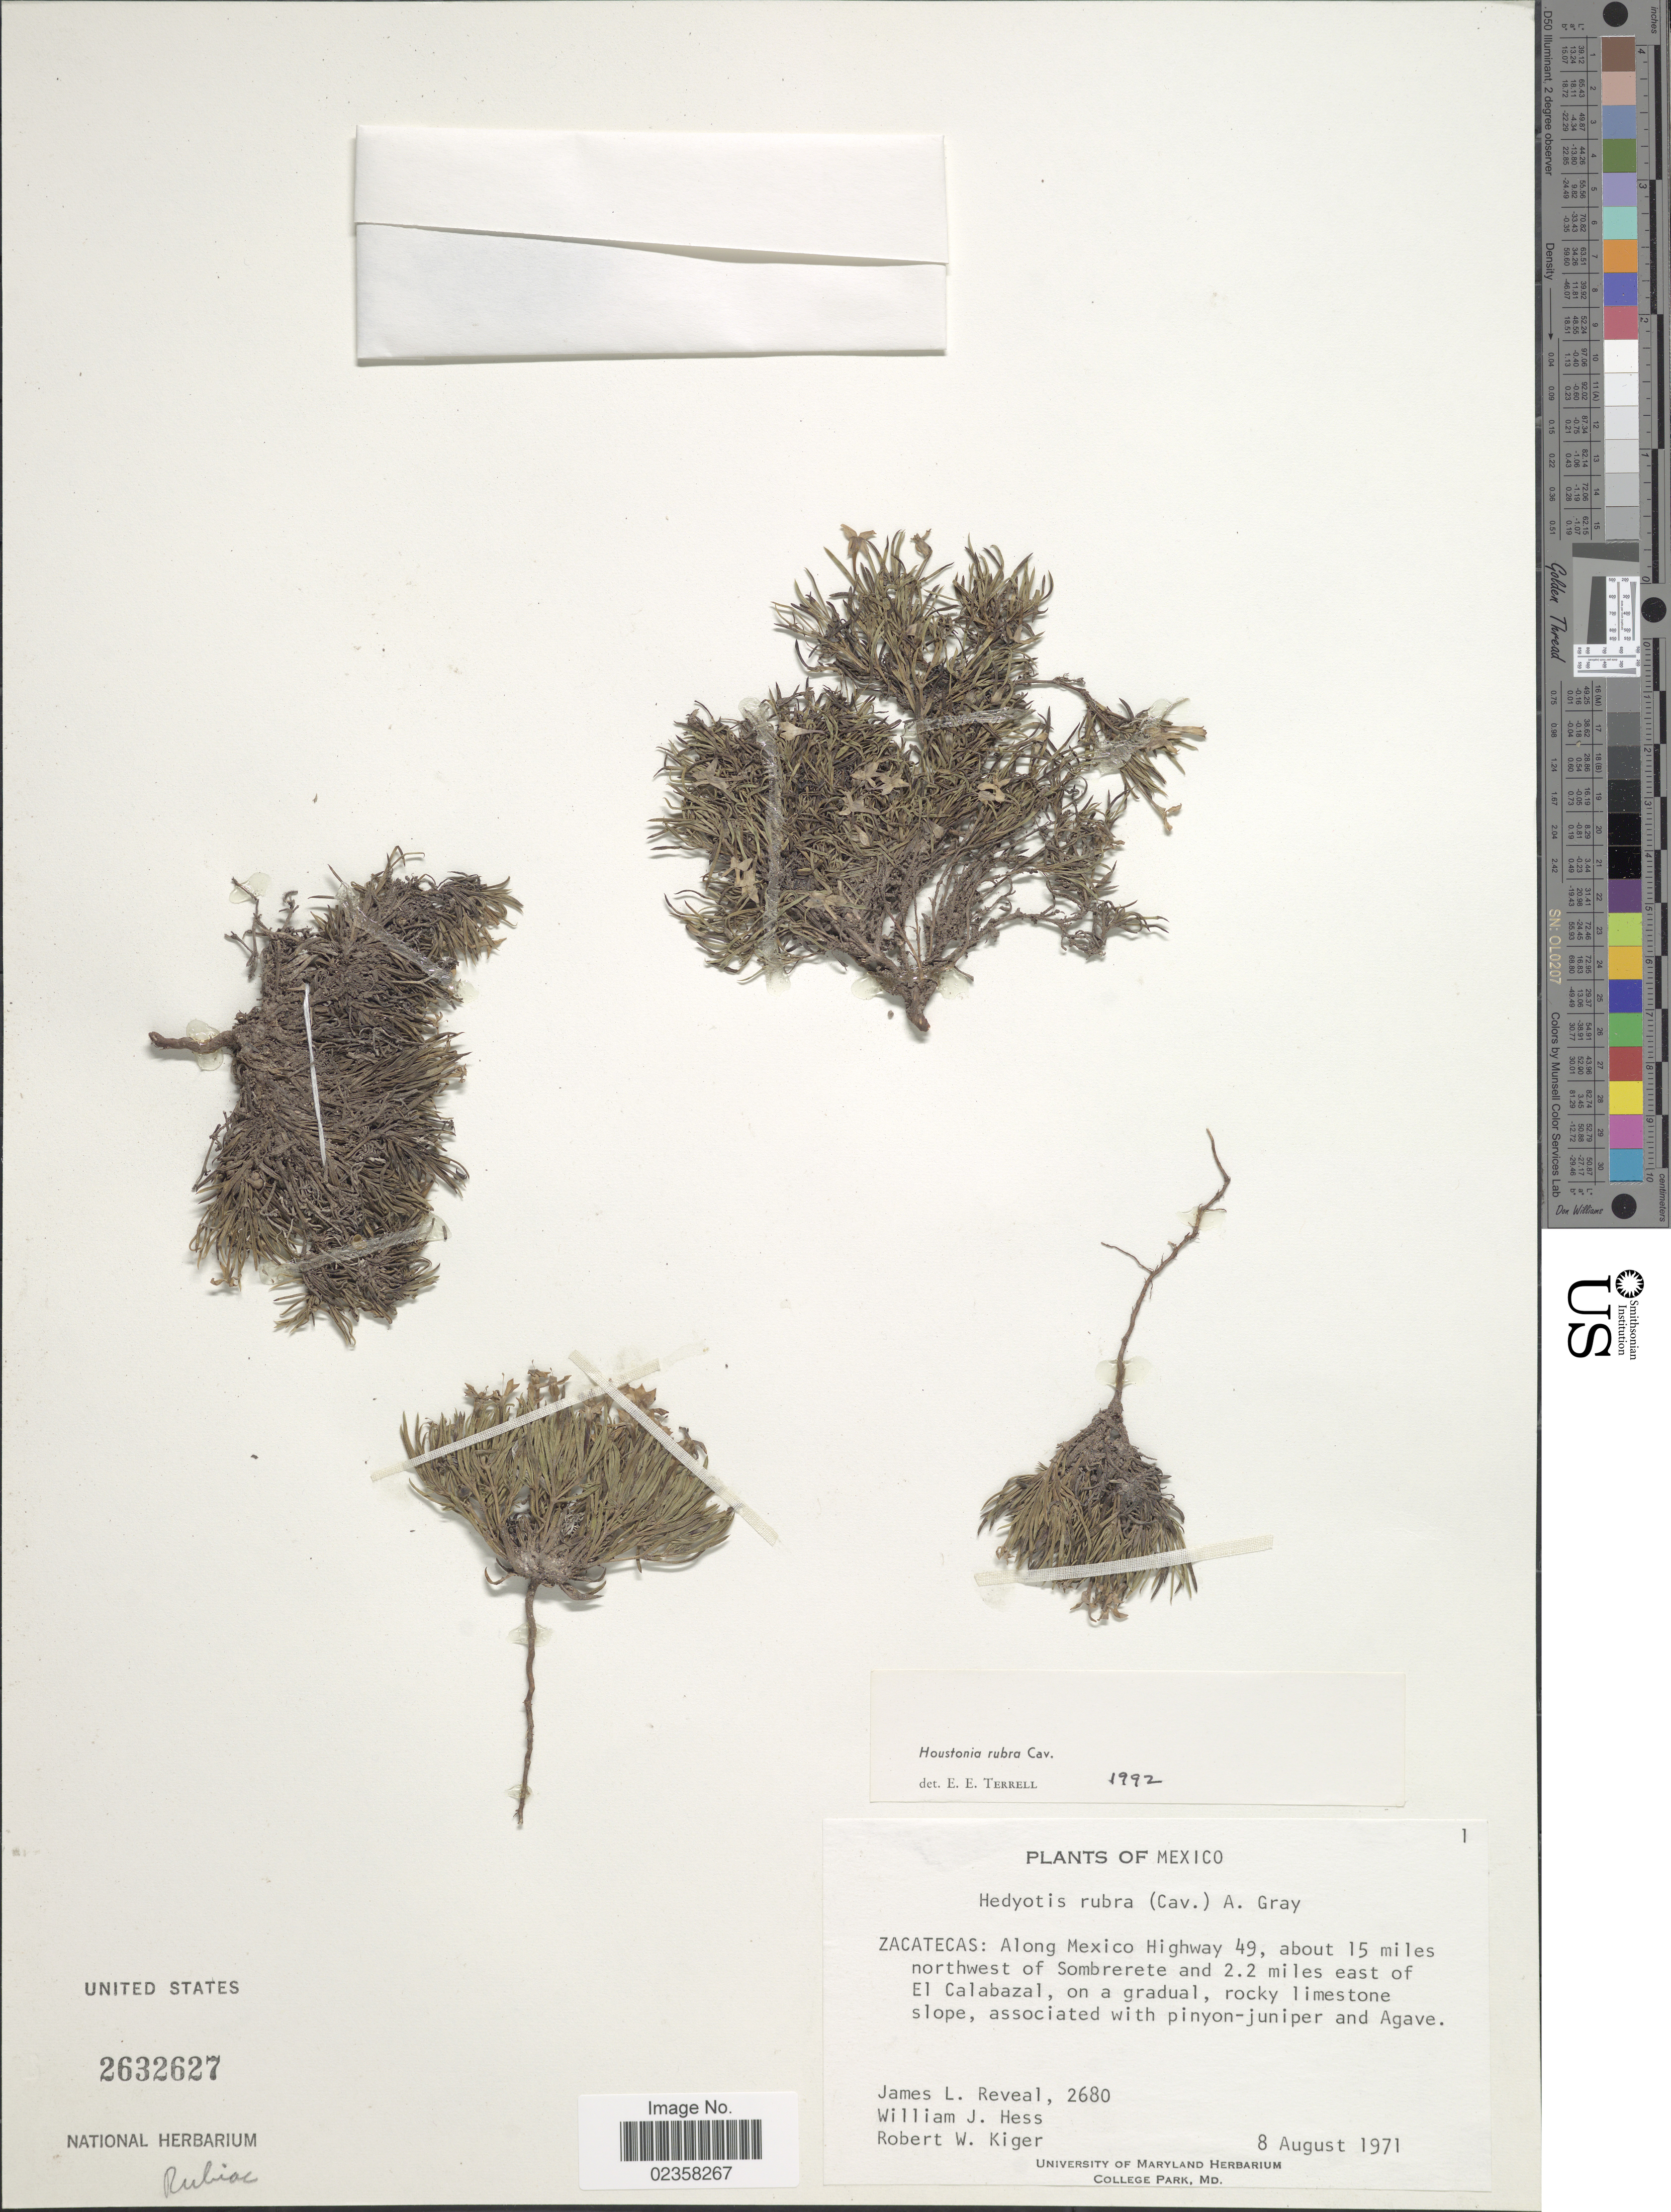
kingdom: Plantae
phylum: Tracheophyta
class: Magnoliopsida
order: Gentianales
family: Rubiaceae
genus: Houstonia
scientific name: Houstonia rubra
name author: Cav.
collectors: J. L. Reveal, W. Hess & R. Kiger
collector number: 2680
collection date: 1971-08-08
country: Mexico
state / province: Zacatecas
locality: Along Mexico Highway 49, about 15 miles northwest of Sombrerete and 2.2 miles east of El Calabazal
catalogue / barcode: US 2632627